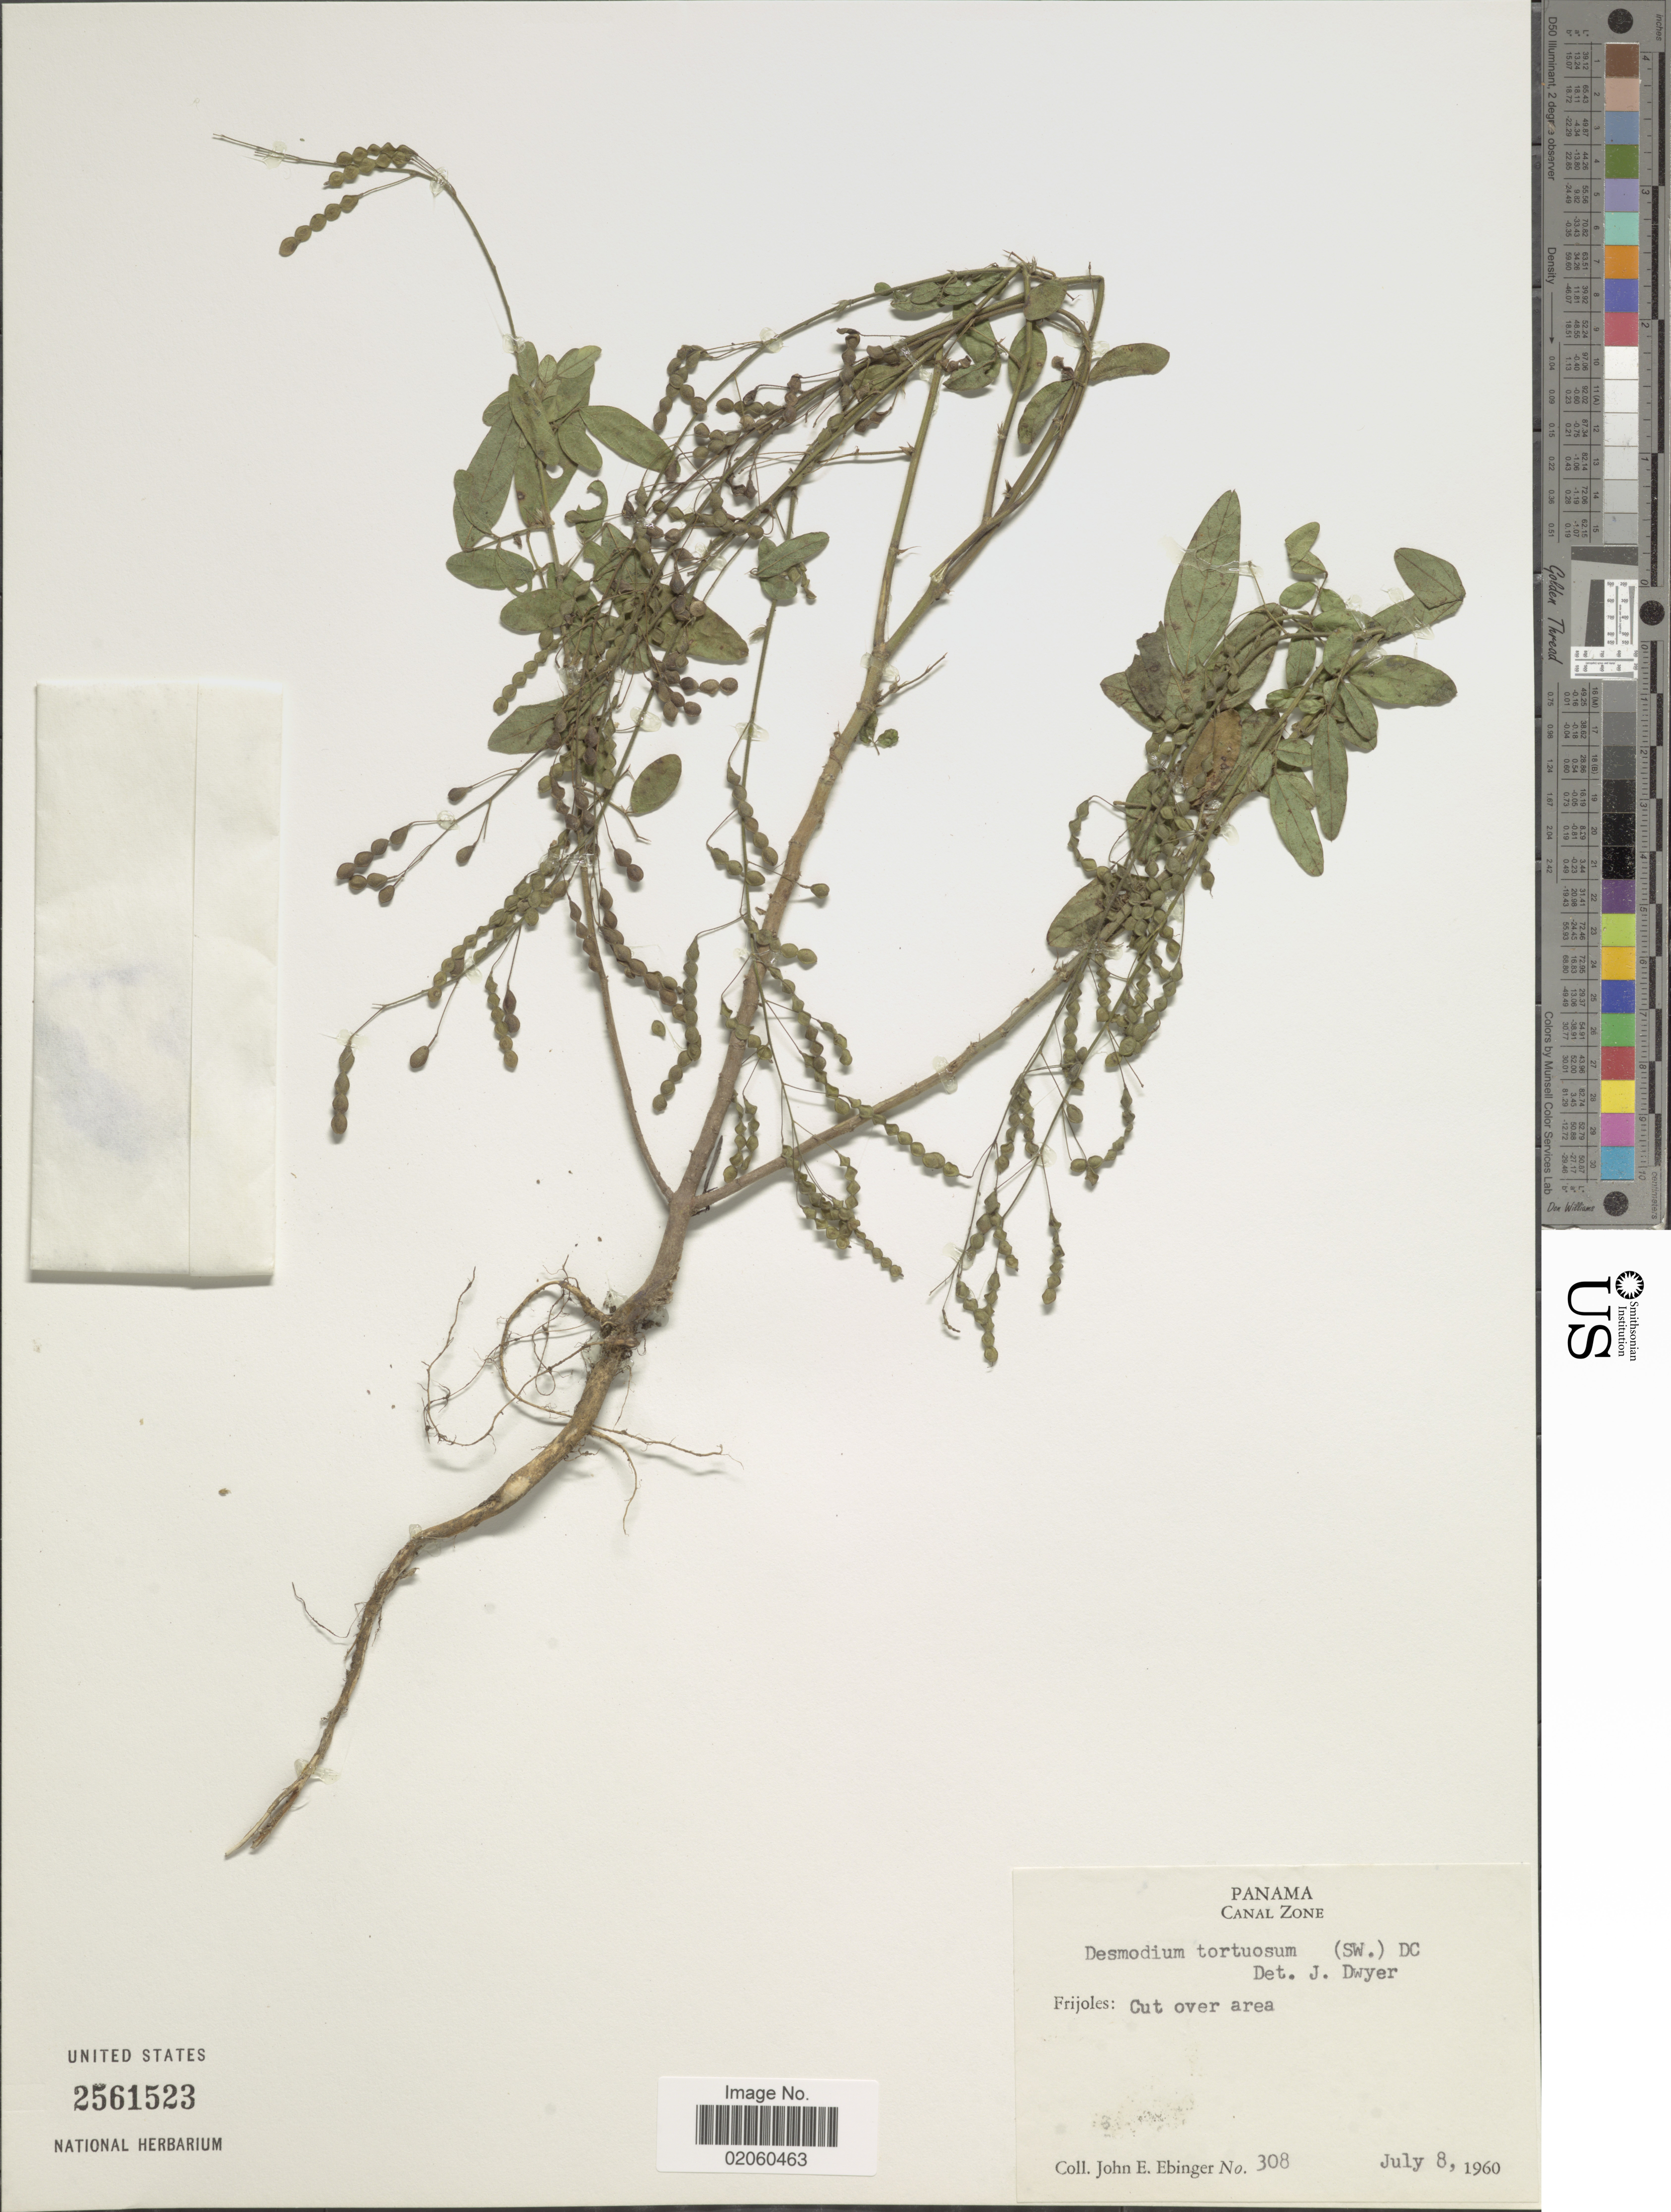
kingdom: Plantae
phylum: Tracheophyta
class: Magnoliopsida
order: Fabales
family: Fabaceae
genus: Desmodium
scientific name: Desmodium tortuosum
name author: (Sw.) DC.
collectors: J. Ebinger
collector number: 308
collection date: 1960-07-08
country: Panama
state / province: Colón / Panamá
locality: Frijoles: Cut over area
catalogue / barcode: US 2561523